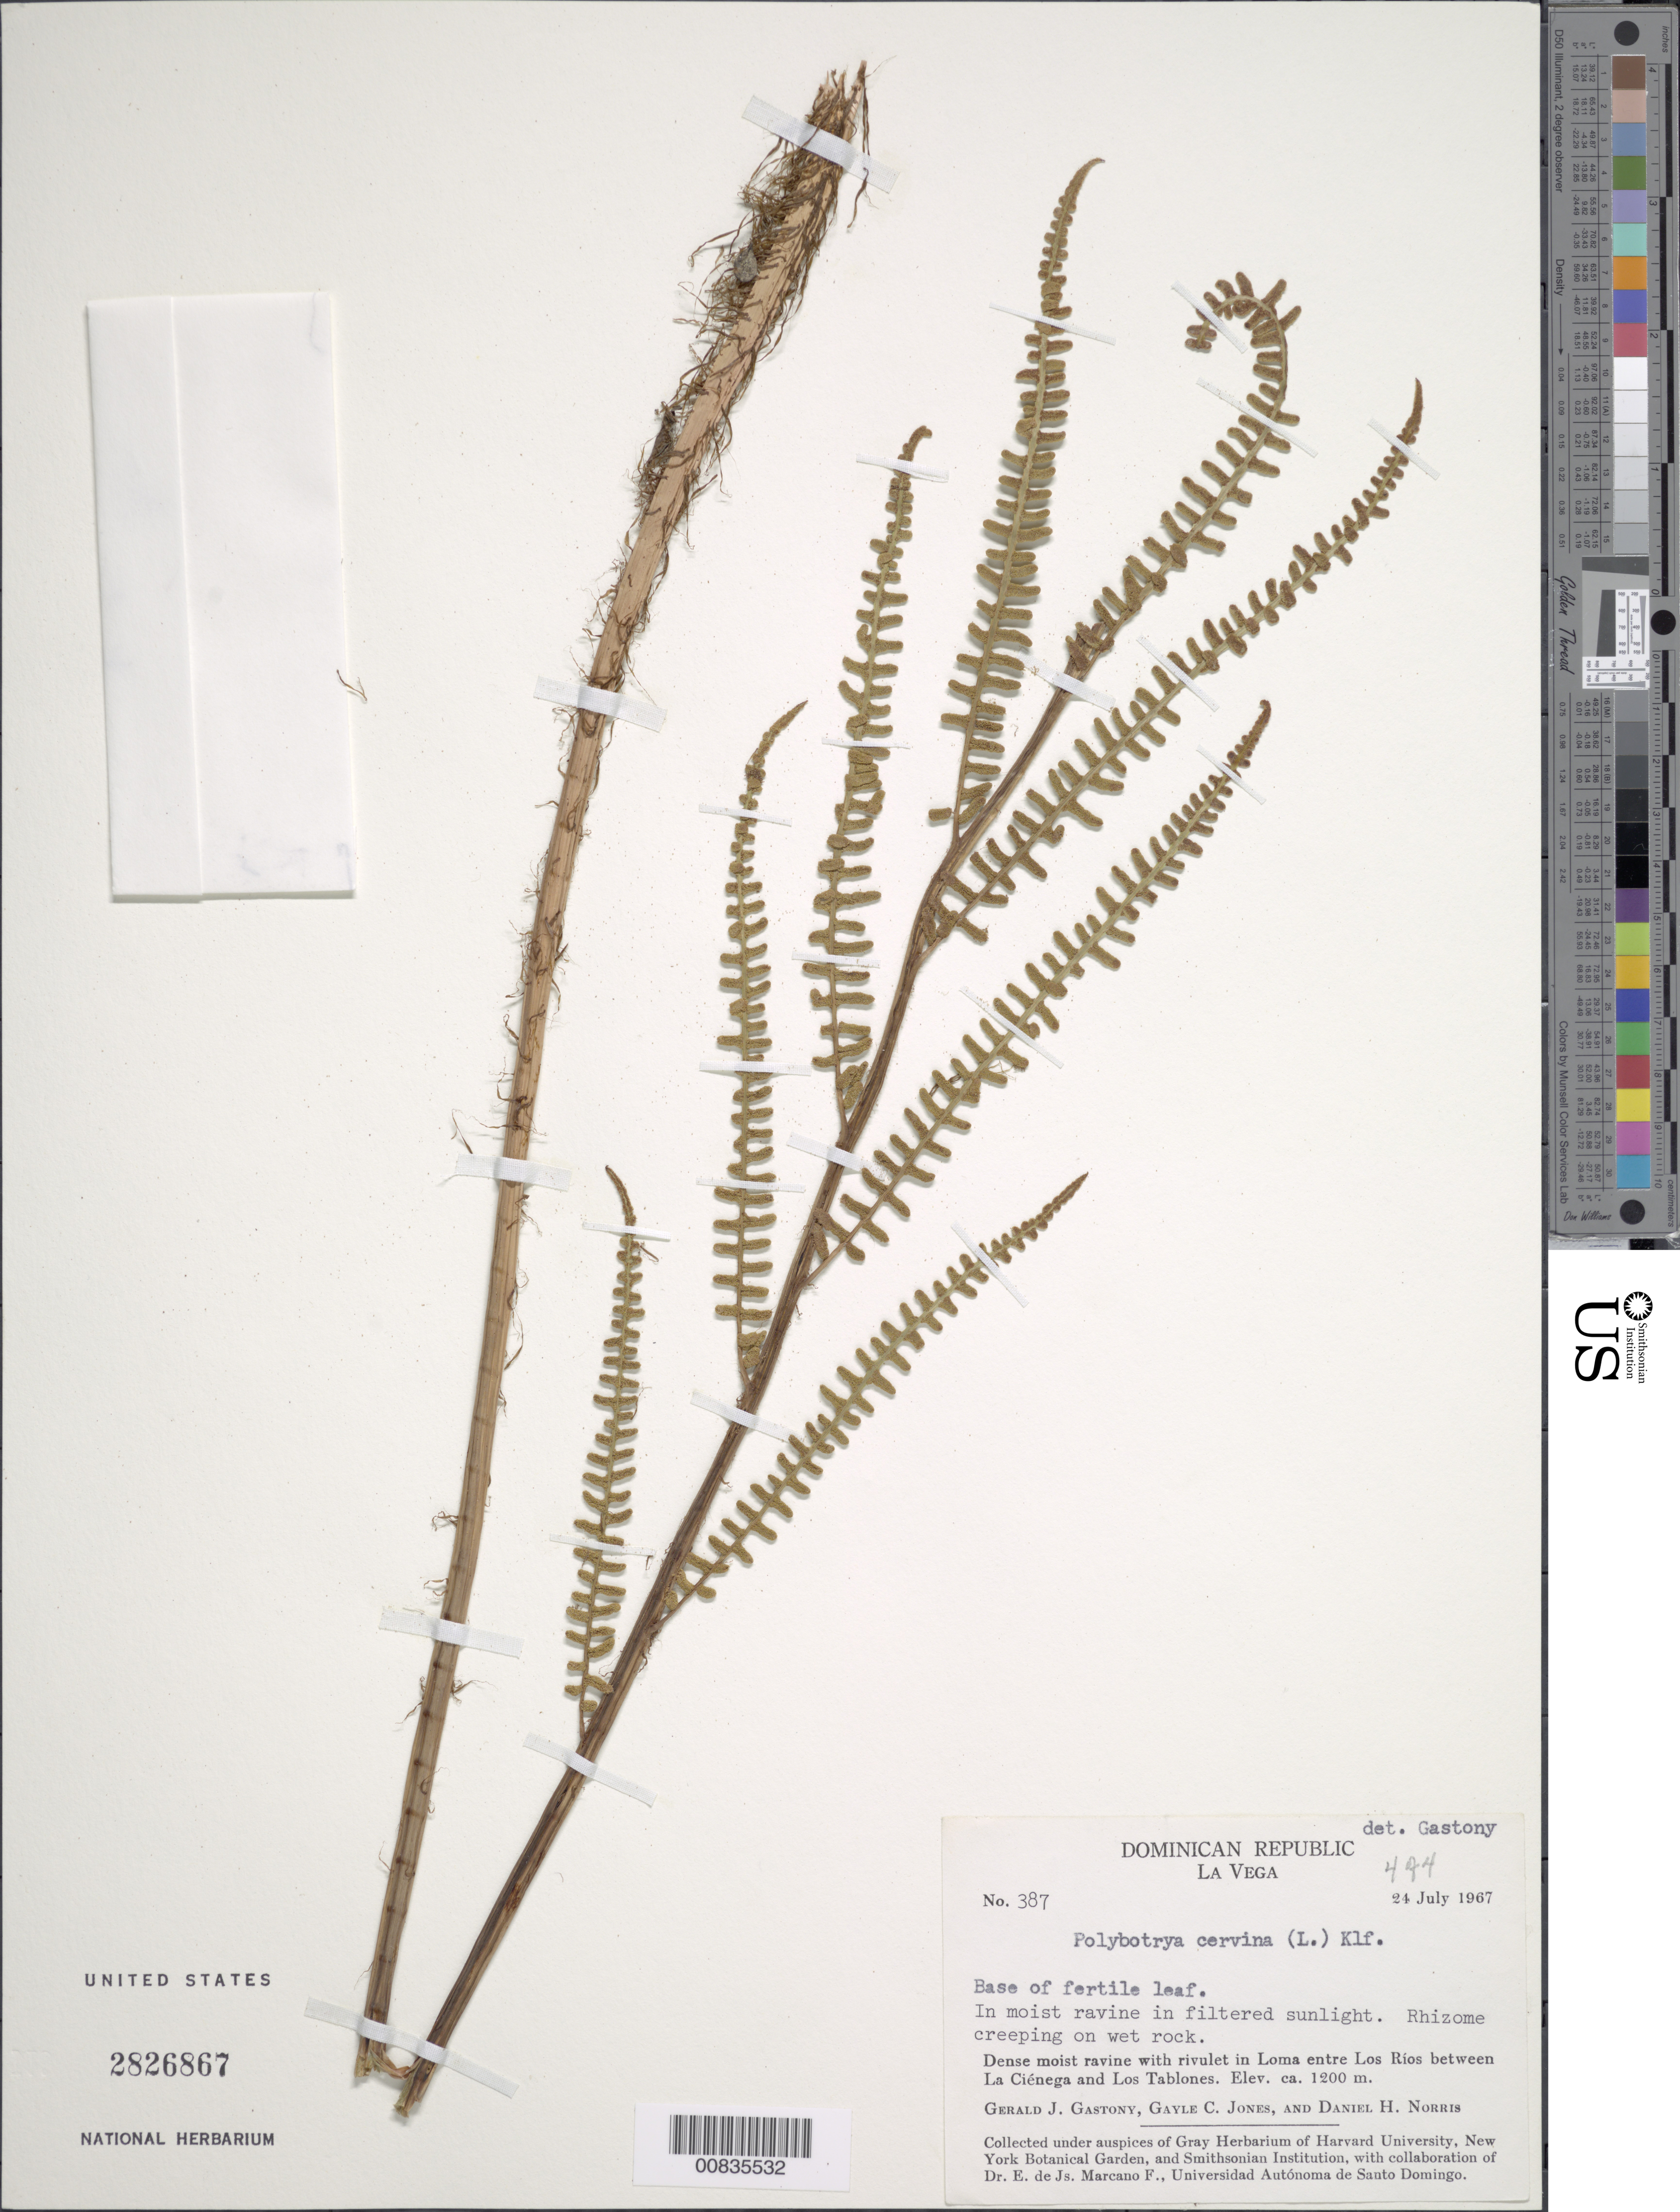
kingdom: Plantae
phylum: Tracheophyta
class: Polypodiopsida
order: Polypodiales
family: Dryopteridaceae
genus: Olfersia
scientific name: Olfersia cervina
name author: (L.) Kunze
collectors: G. Gastony, G. C. Jones & D. H. Norris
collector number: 387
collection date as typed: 24 Jul 1967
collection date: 1967-07-24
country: Dominican Republic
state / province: La Vega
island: Hispaniola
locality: Loma entre Los Ríos between La Ciénega and Tablones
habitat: Dense moist ravine with rivulet, in filtered sunlight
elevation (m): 1200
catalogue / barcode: US 2826867